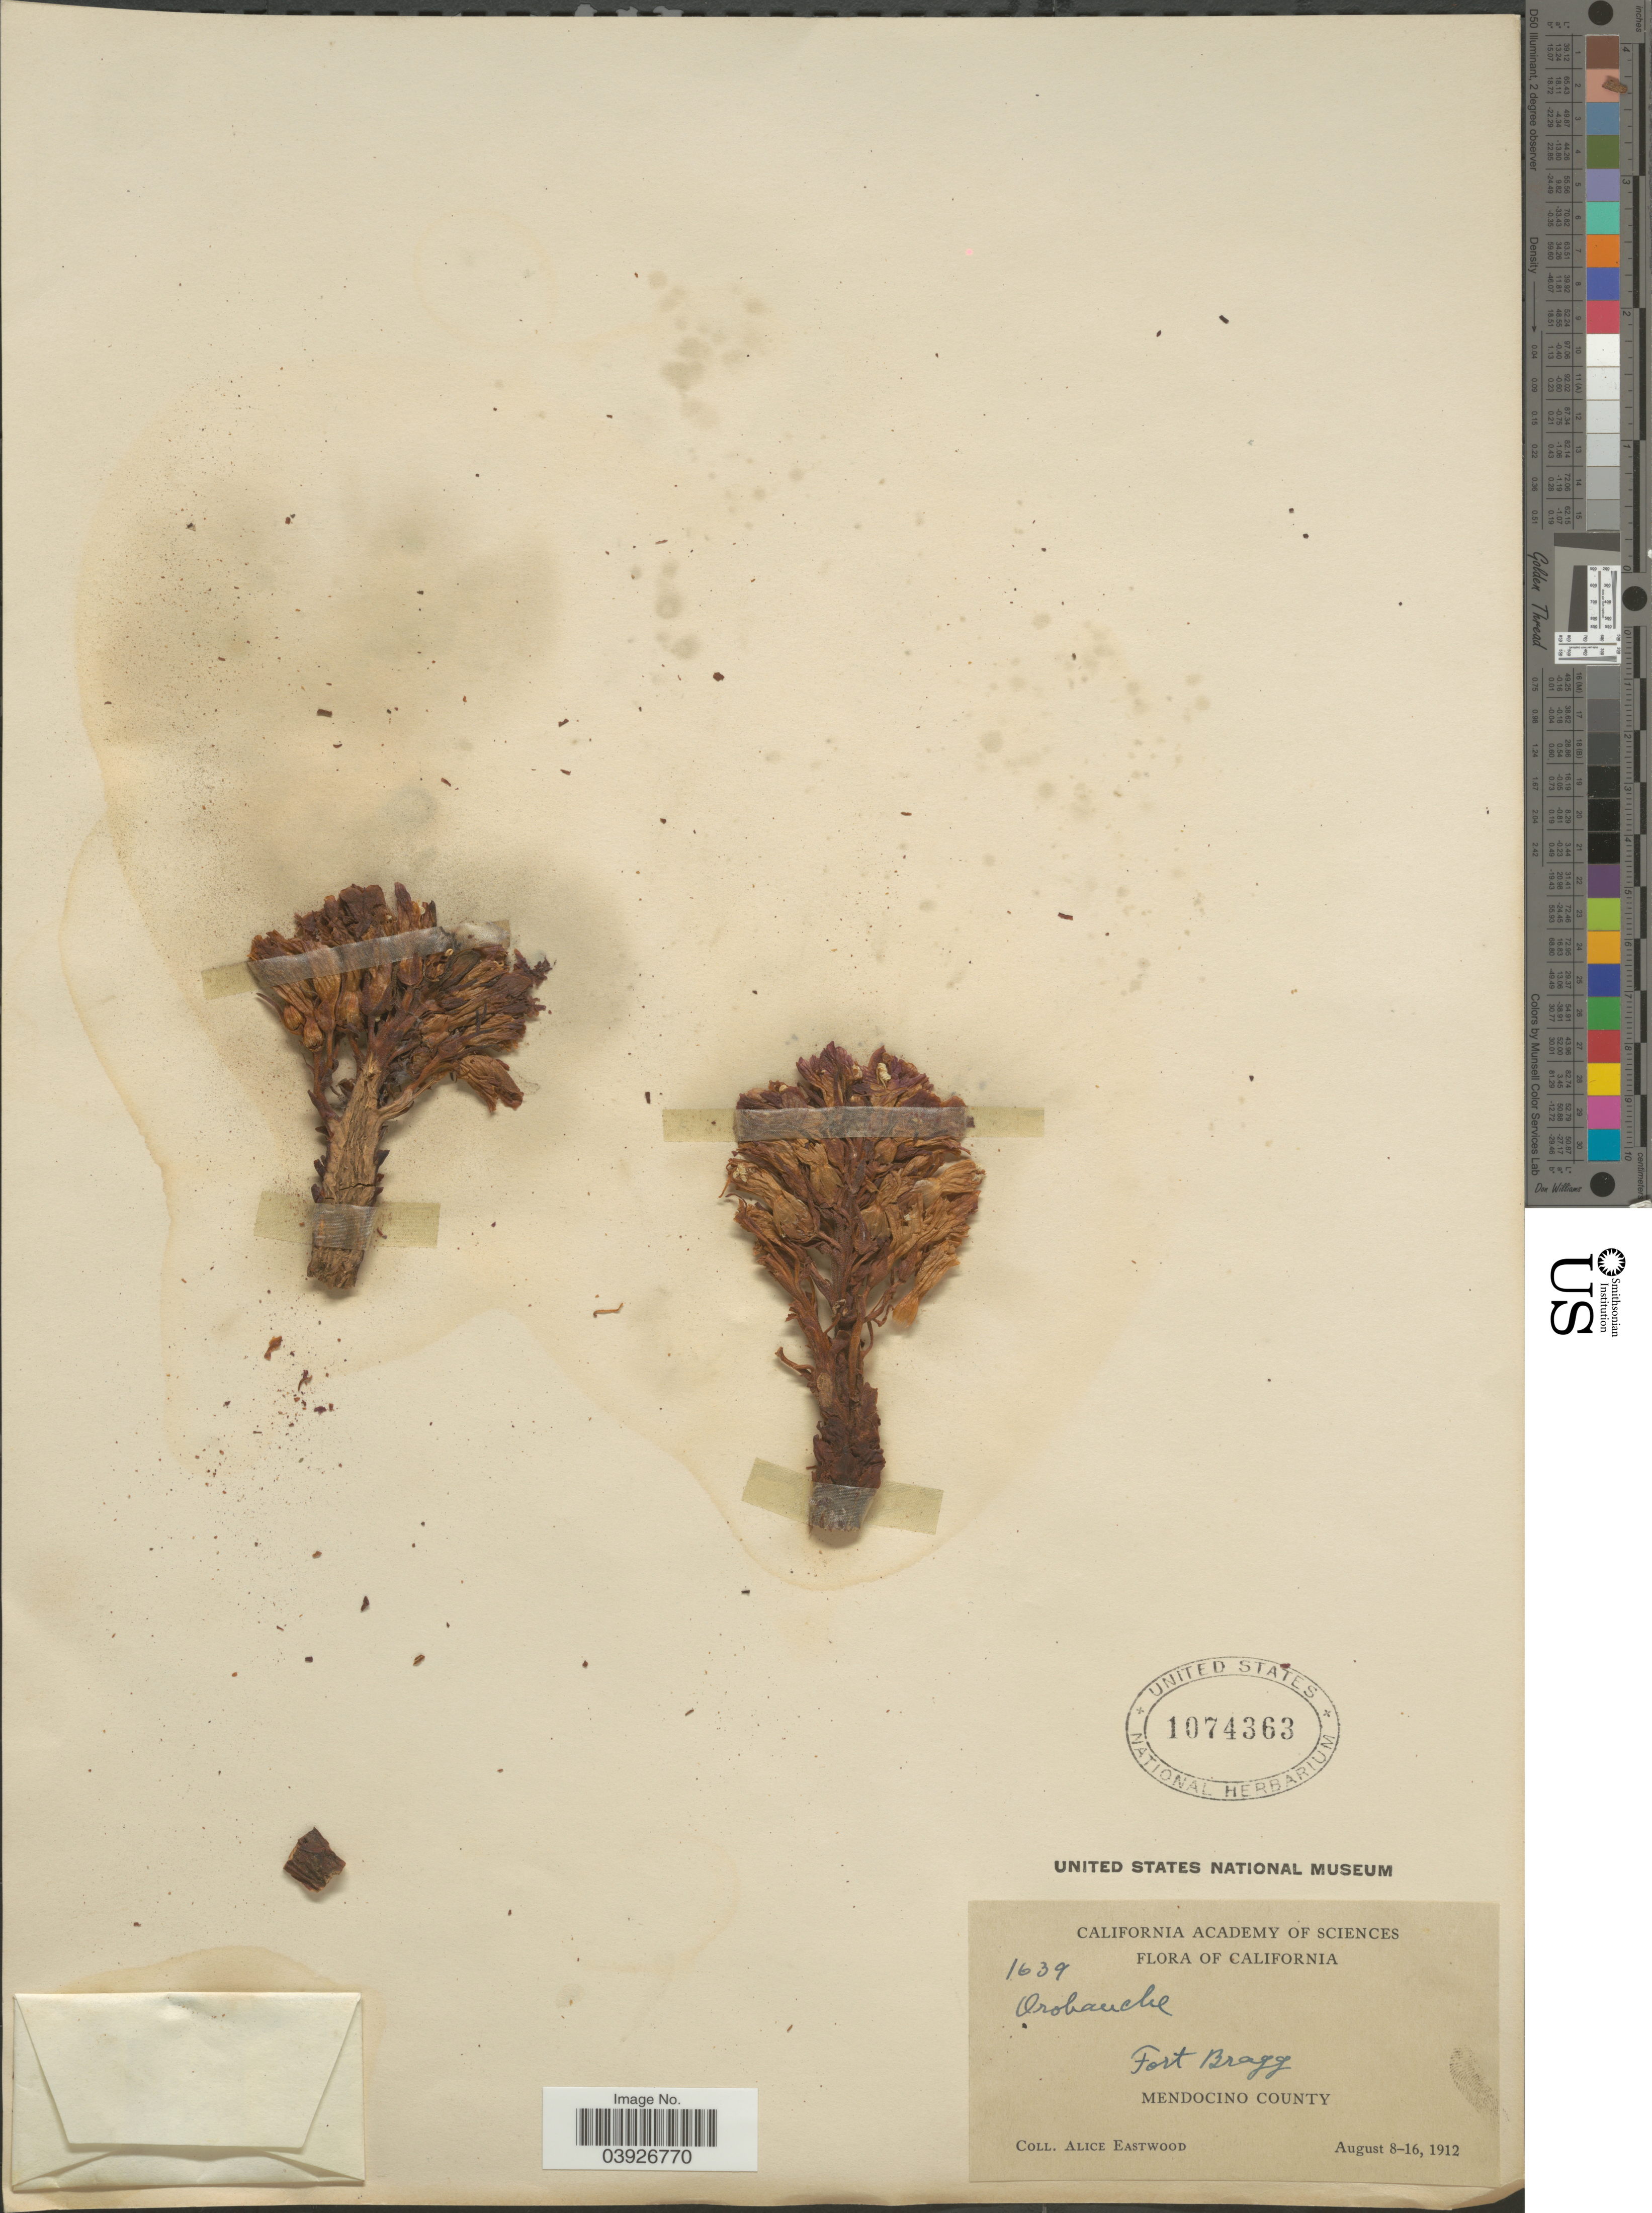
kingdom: Plantae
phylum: Tracheophyta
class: Magnoliopsida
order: Lamiales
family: Orobanchaceae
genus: Aphyllon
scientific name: Aphyllon sp.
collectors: A. Eastwood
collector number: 1639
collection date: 1912-08-08/1912-08-16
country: United States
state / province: California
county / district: Mendocino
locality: Fort Bragg. Mendocino County.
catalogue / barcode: US 1074363